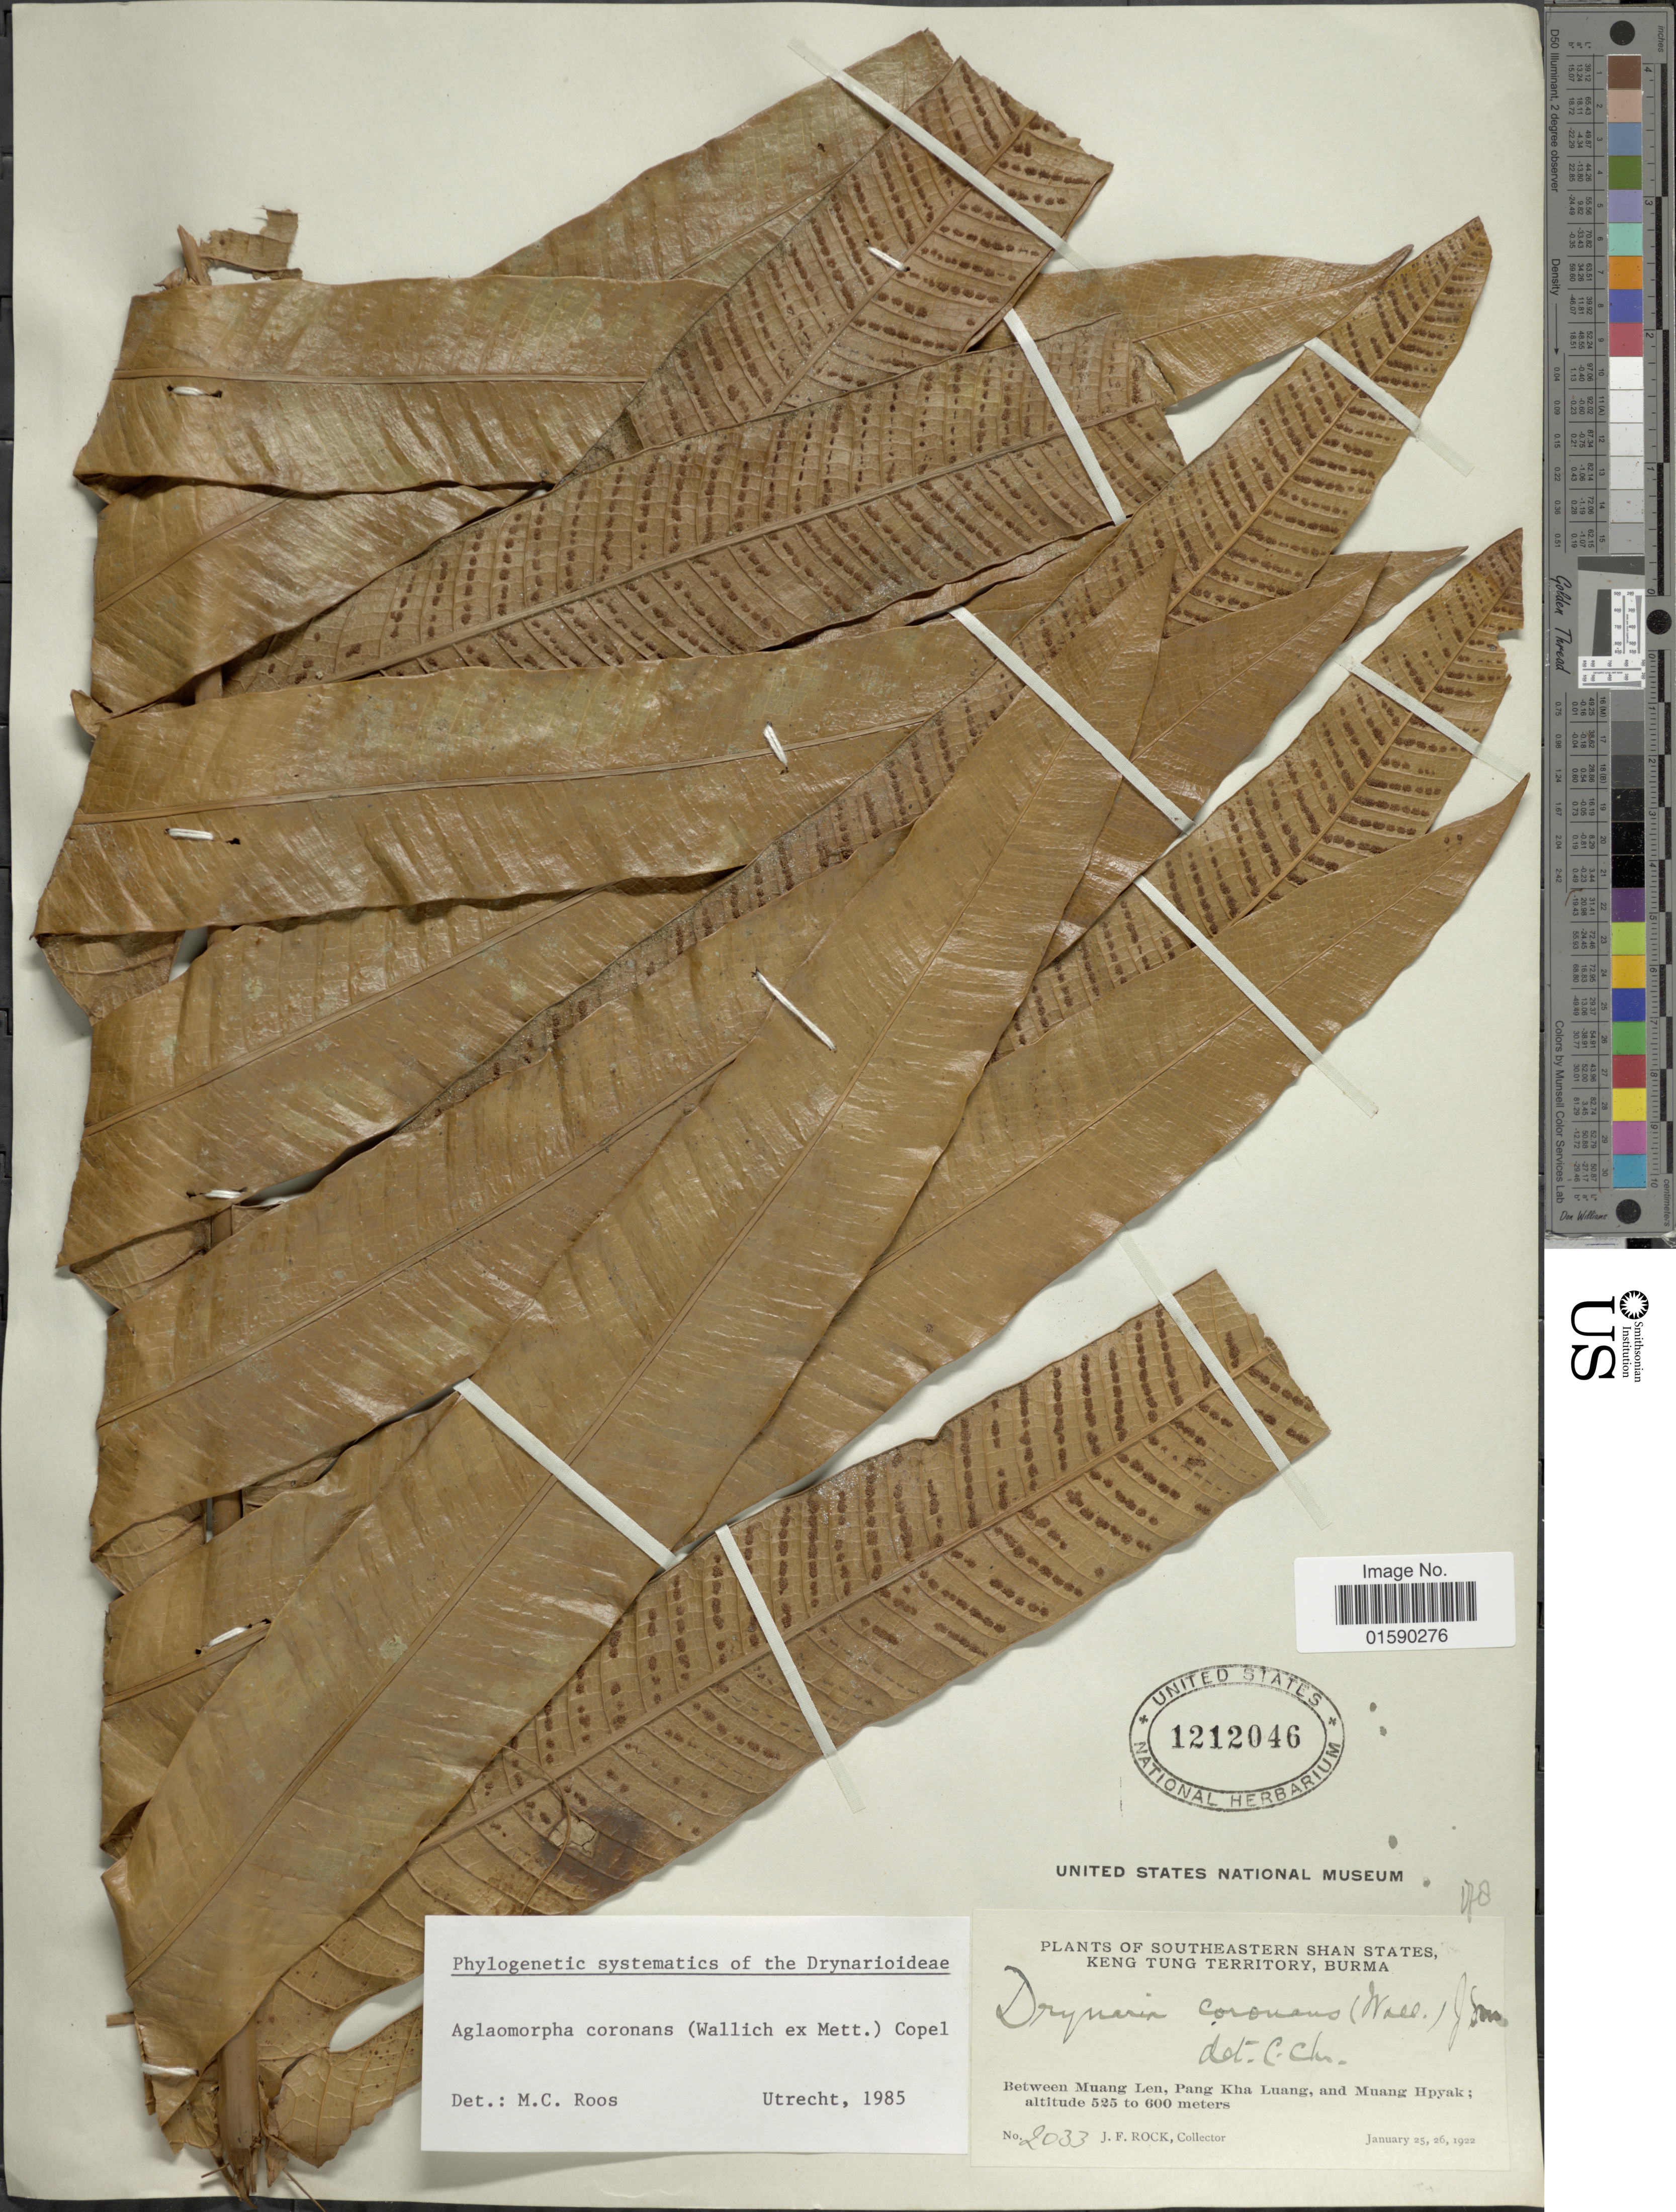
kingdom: Plantae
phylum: Tracheophyta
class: Polypodiopsida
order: Polypodiales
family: Polypodiaceae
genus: Aglaomorpha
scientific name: Aglaomorpha coronans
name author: (Wall. ex Mett.) Copel.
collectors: J. Rock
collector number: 2033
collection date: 1922-01-25/1922-01-26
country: Myanmar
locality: Southeastern Shan States, Keng Tung Territory, Burma. Between Muang Len, Pang Kha Luang, and Muang Hpyak.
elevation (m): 525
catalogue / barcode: US 1212046